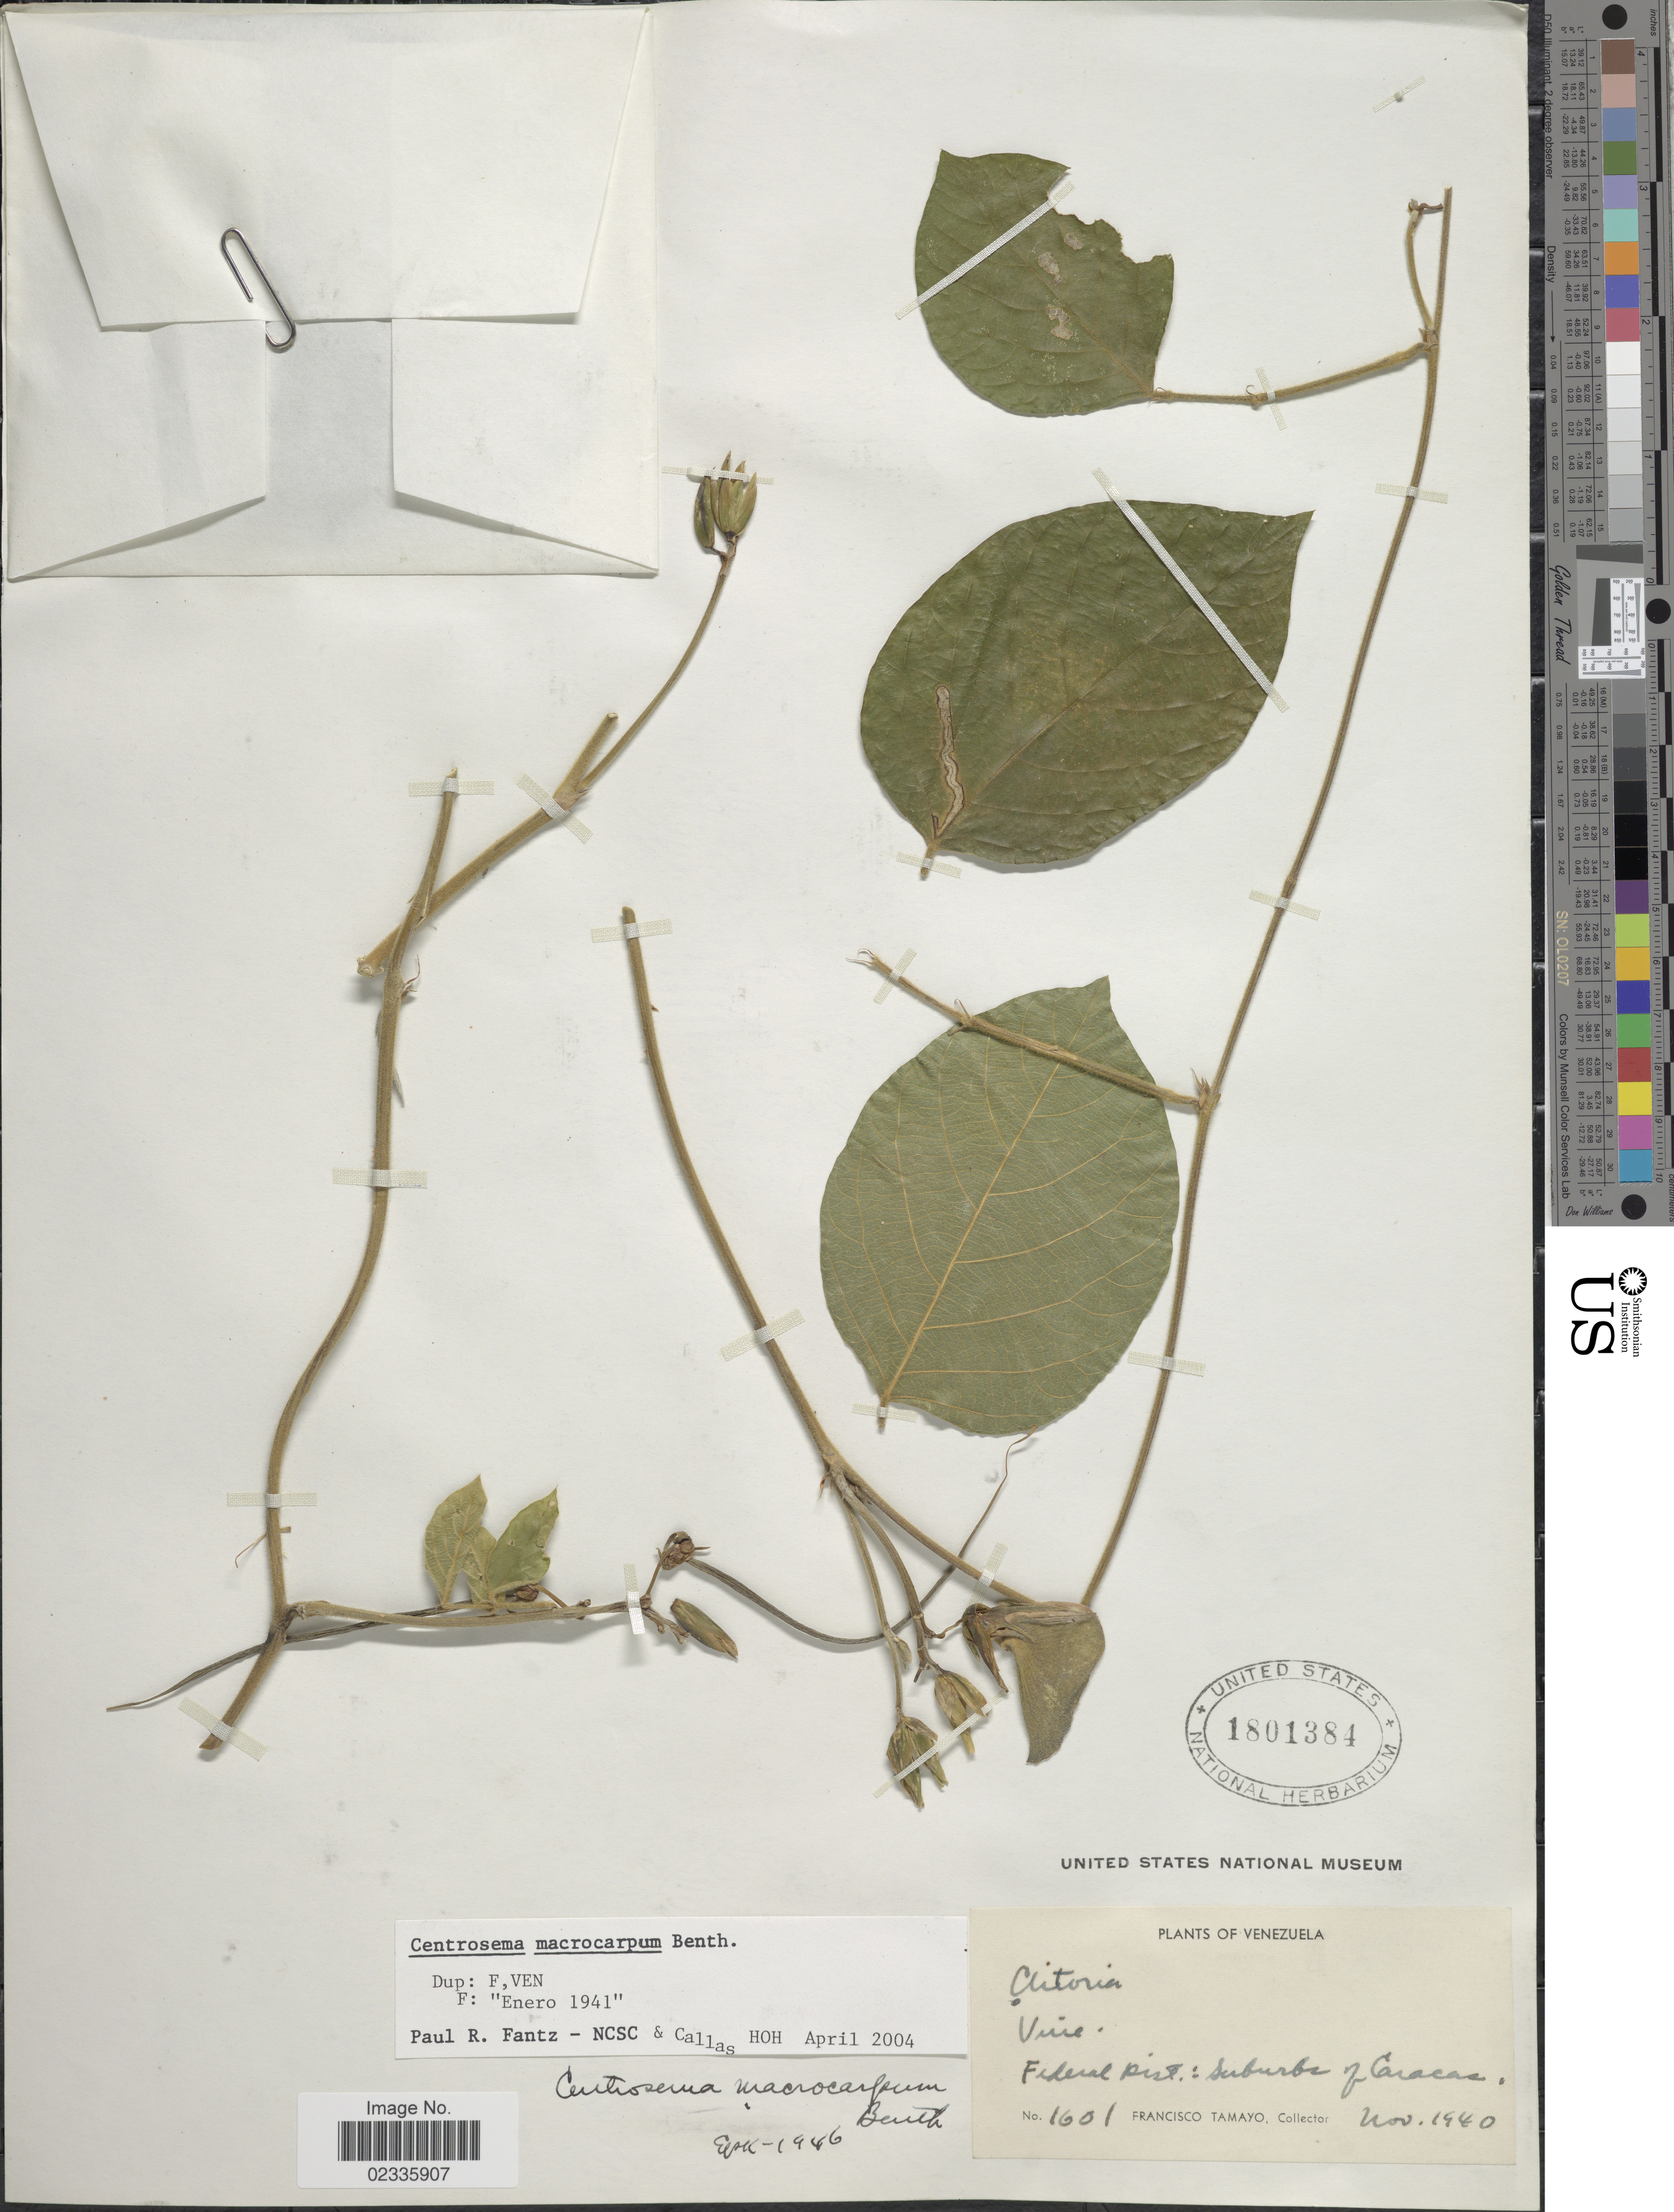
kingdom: Plantae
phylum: Tracheophyta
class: Magnoliopsida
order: Fabales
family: Fabaceae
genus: Centrosema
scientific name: Centrosema macrocarpum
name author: Benth.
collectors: F. Tamayo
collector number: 1601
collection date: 1940-11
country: Venezuela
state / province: Distrito Federal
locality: Federal Dist.: suburbs of Caracas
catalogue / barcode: US 1801384